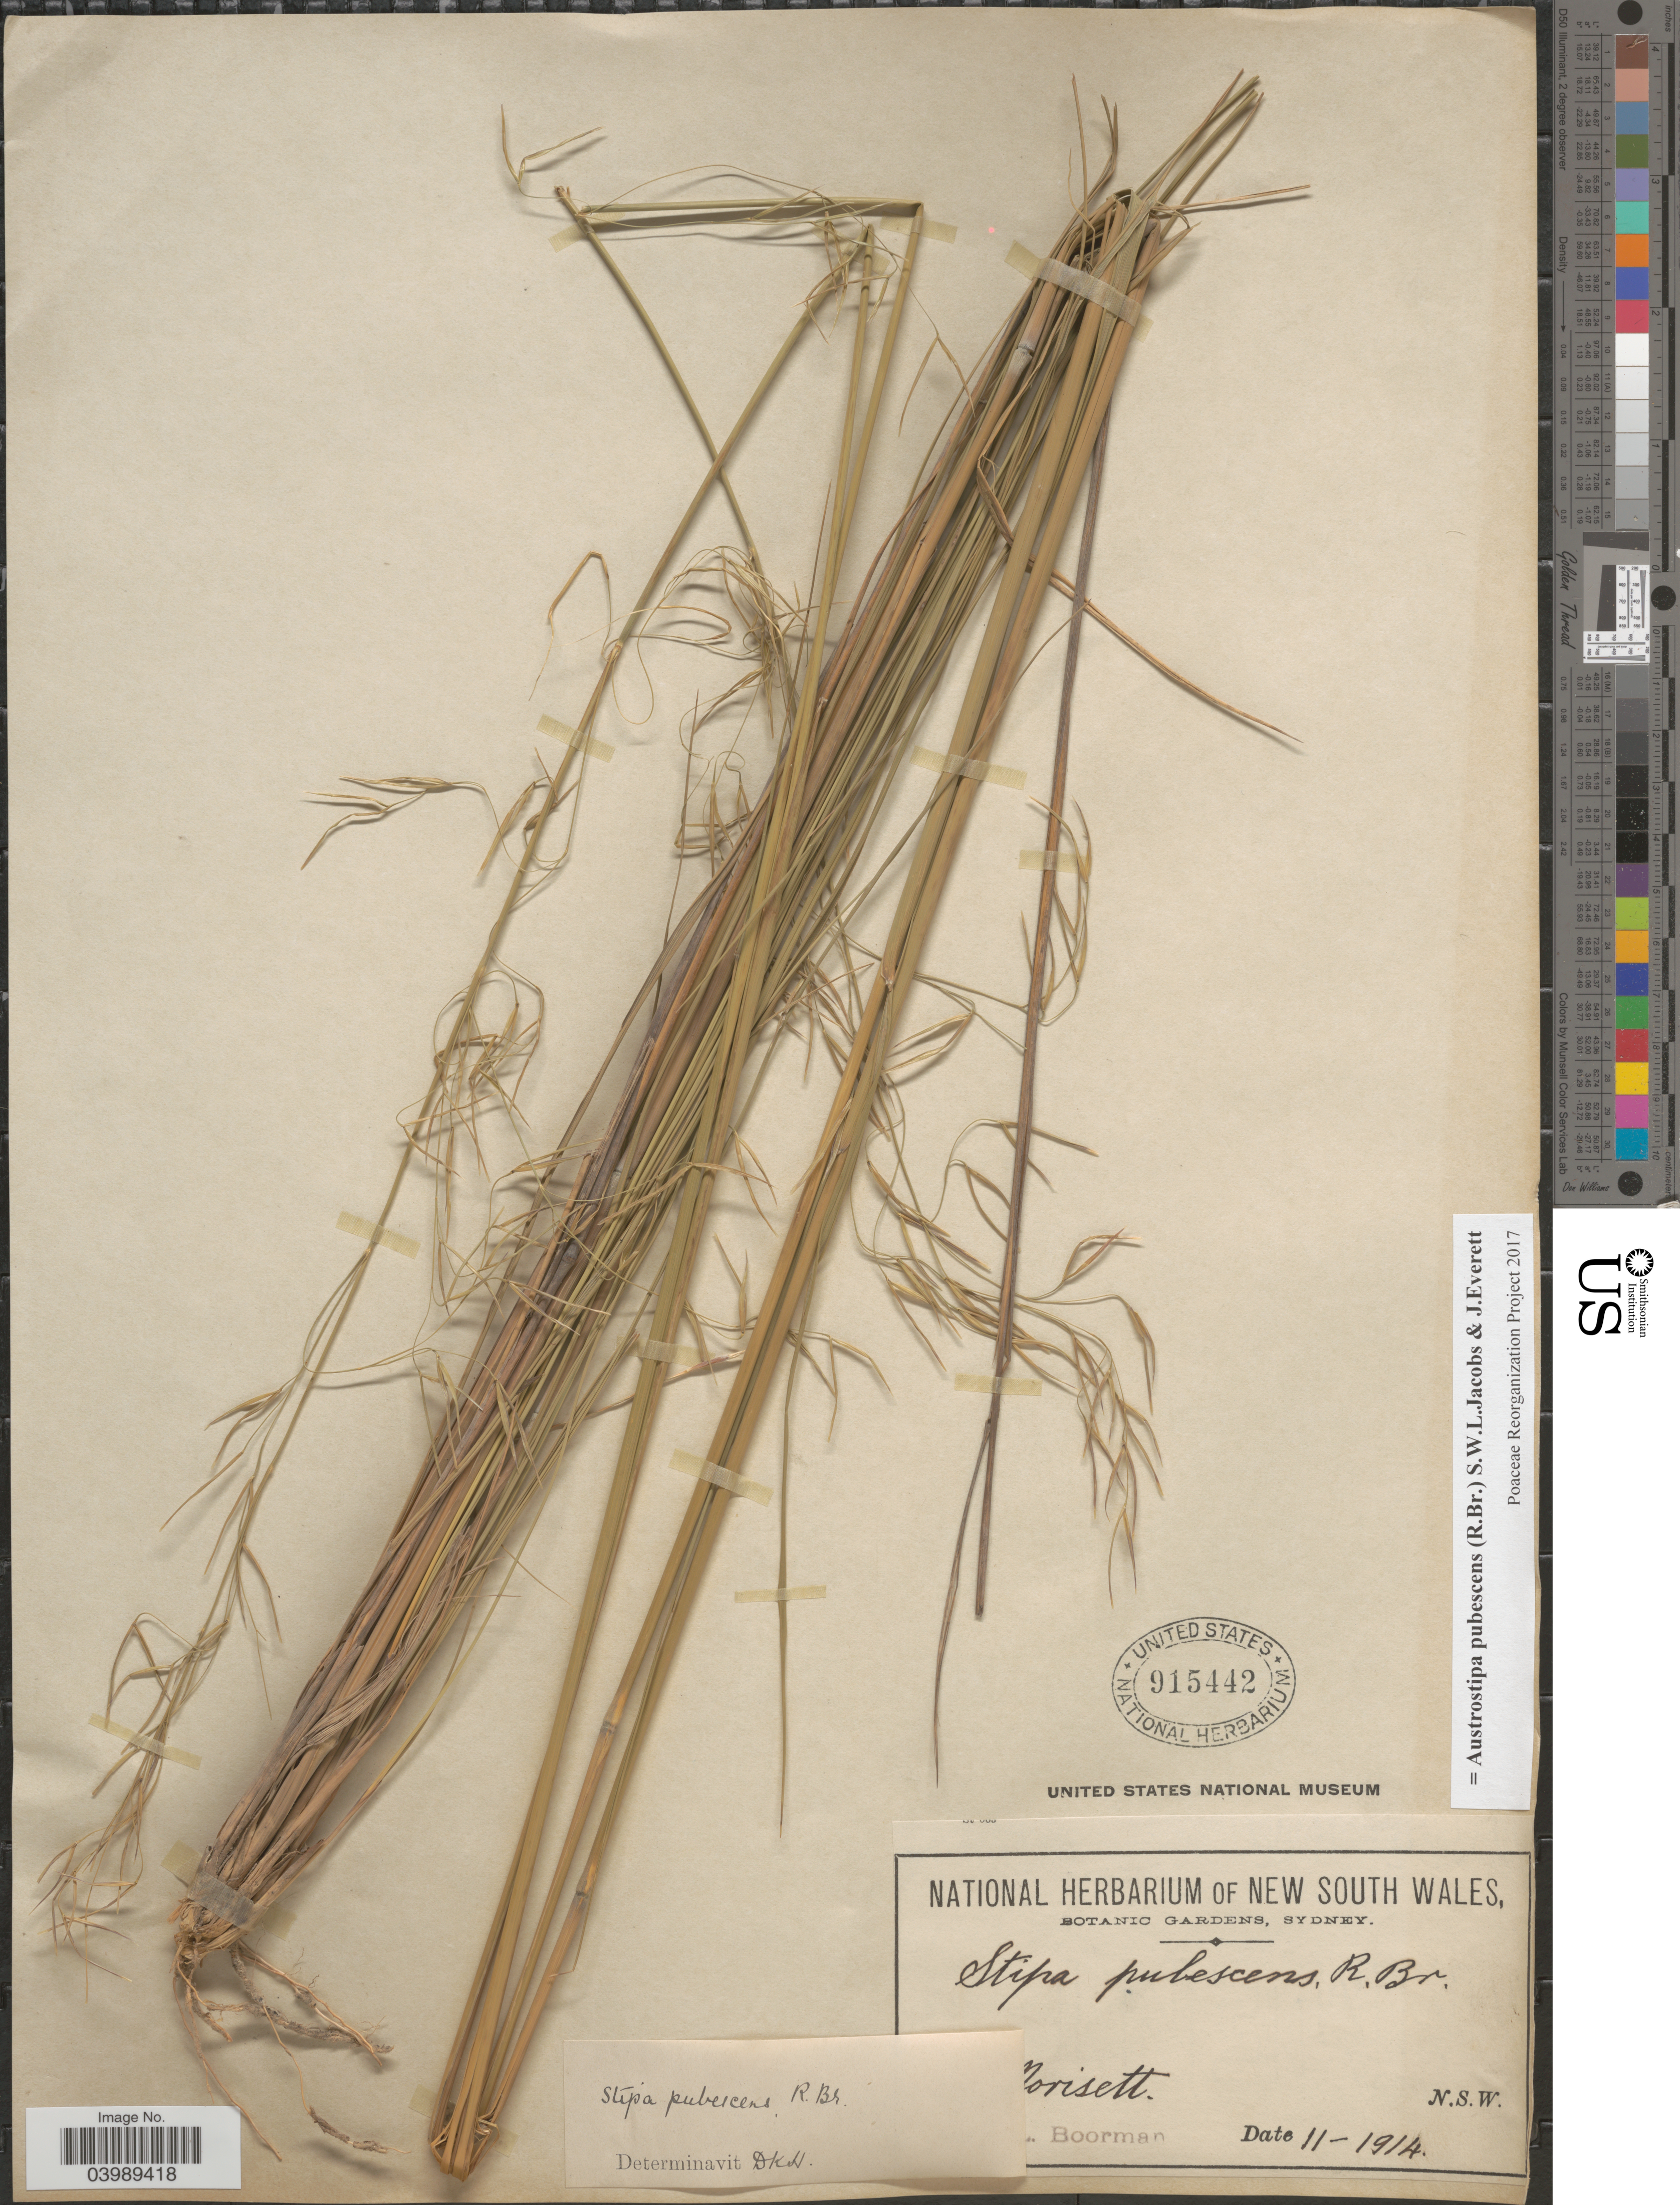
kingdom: Plantae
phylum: Tracheophyta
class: Liliopsida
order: Poales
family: Poaceae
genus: Austrostipa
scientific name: Austrostipa pubescens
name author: (R. Br.) S.W.L. Jacobs & J. Everett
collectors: J. Boorman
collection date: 1914-11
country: Australia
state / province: New South Wales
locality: Morisett.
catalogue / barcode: US 915442